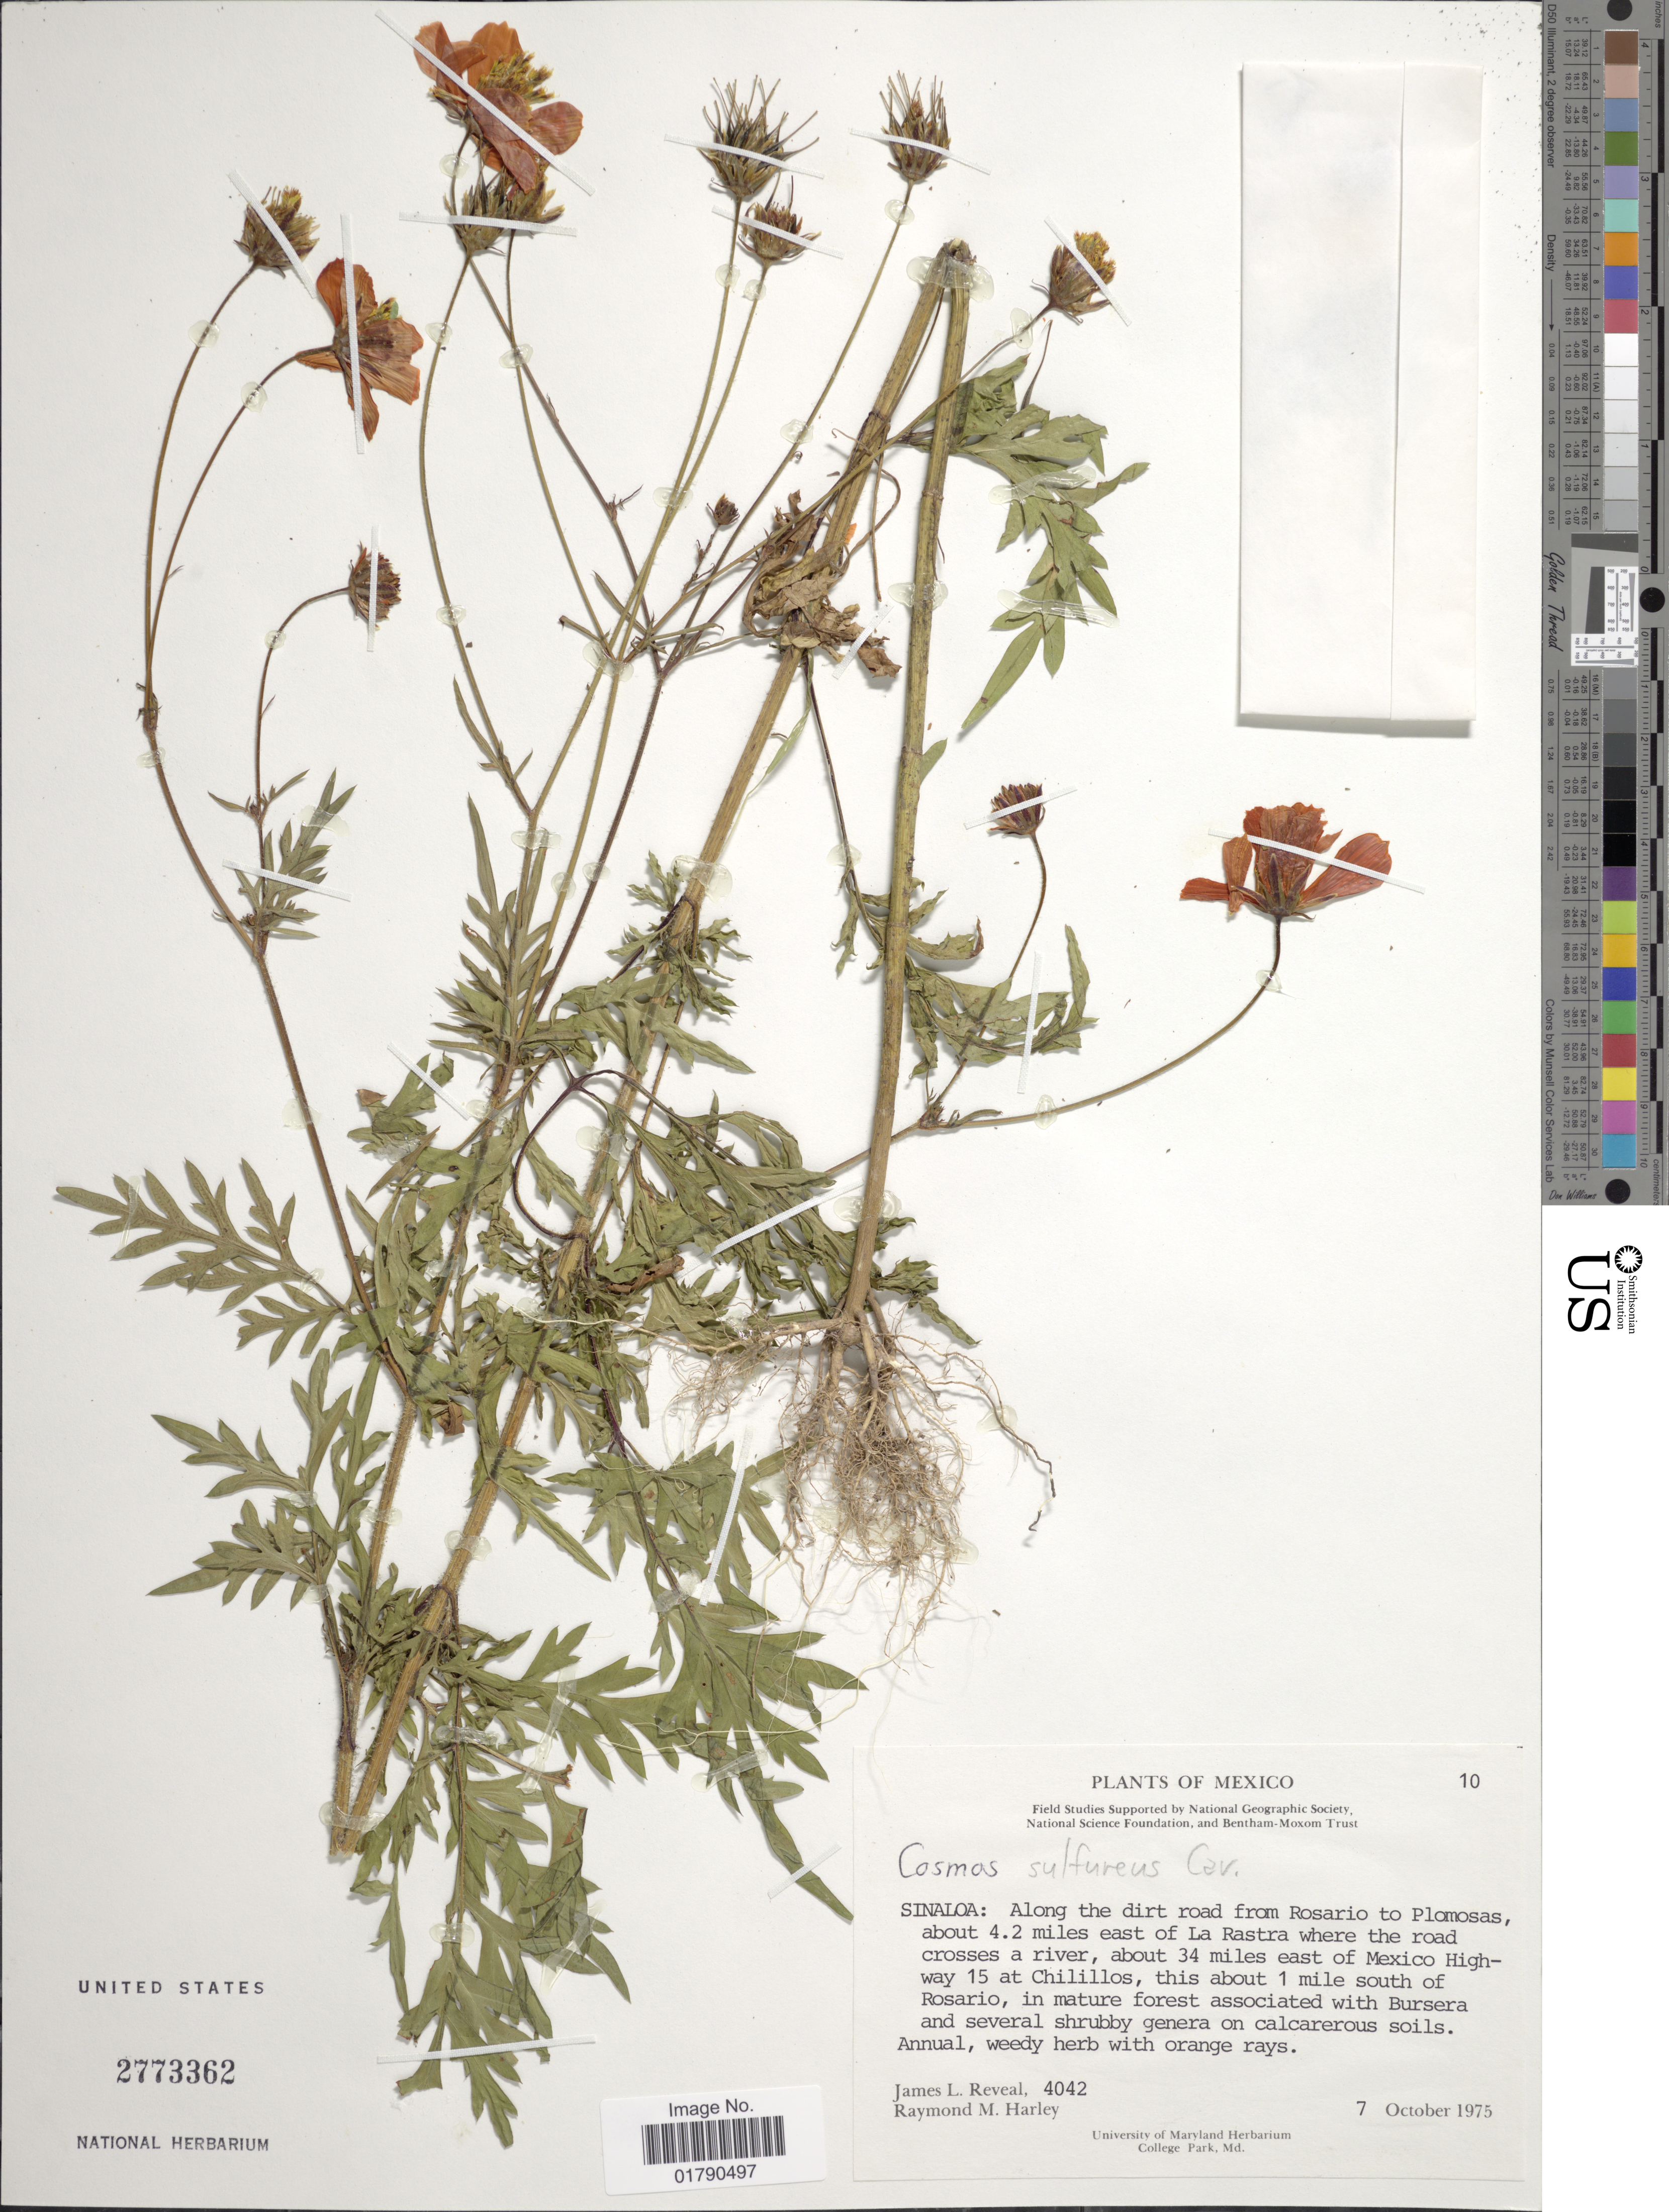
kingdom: Plantae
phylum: Tracheophyta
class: Magnoliopsida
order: Asterales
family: Asteraceae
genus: Cosmos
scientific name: Cosmos sulphureus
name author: Cav.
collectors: J. L. Reveal & R. M. Harley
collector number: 4042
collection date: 1975-10-07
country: Mexico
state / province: Sinaloa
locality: Along the dirt road from Rosario to Plomosas, about 4.2 miles east of La Rastra where the road crosses a river, about 34 miles east of Mexico Highway 15 at Chilillos, this about 1 mile south of Rosario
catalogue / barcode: US 2773362